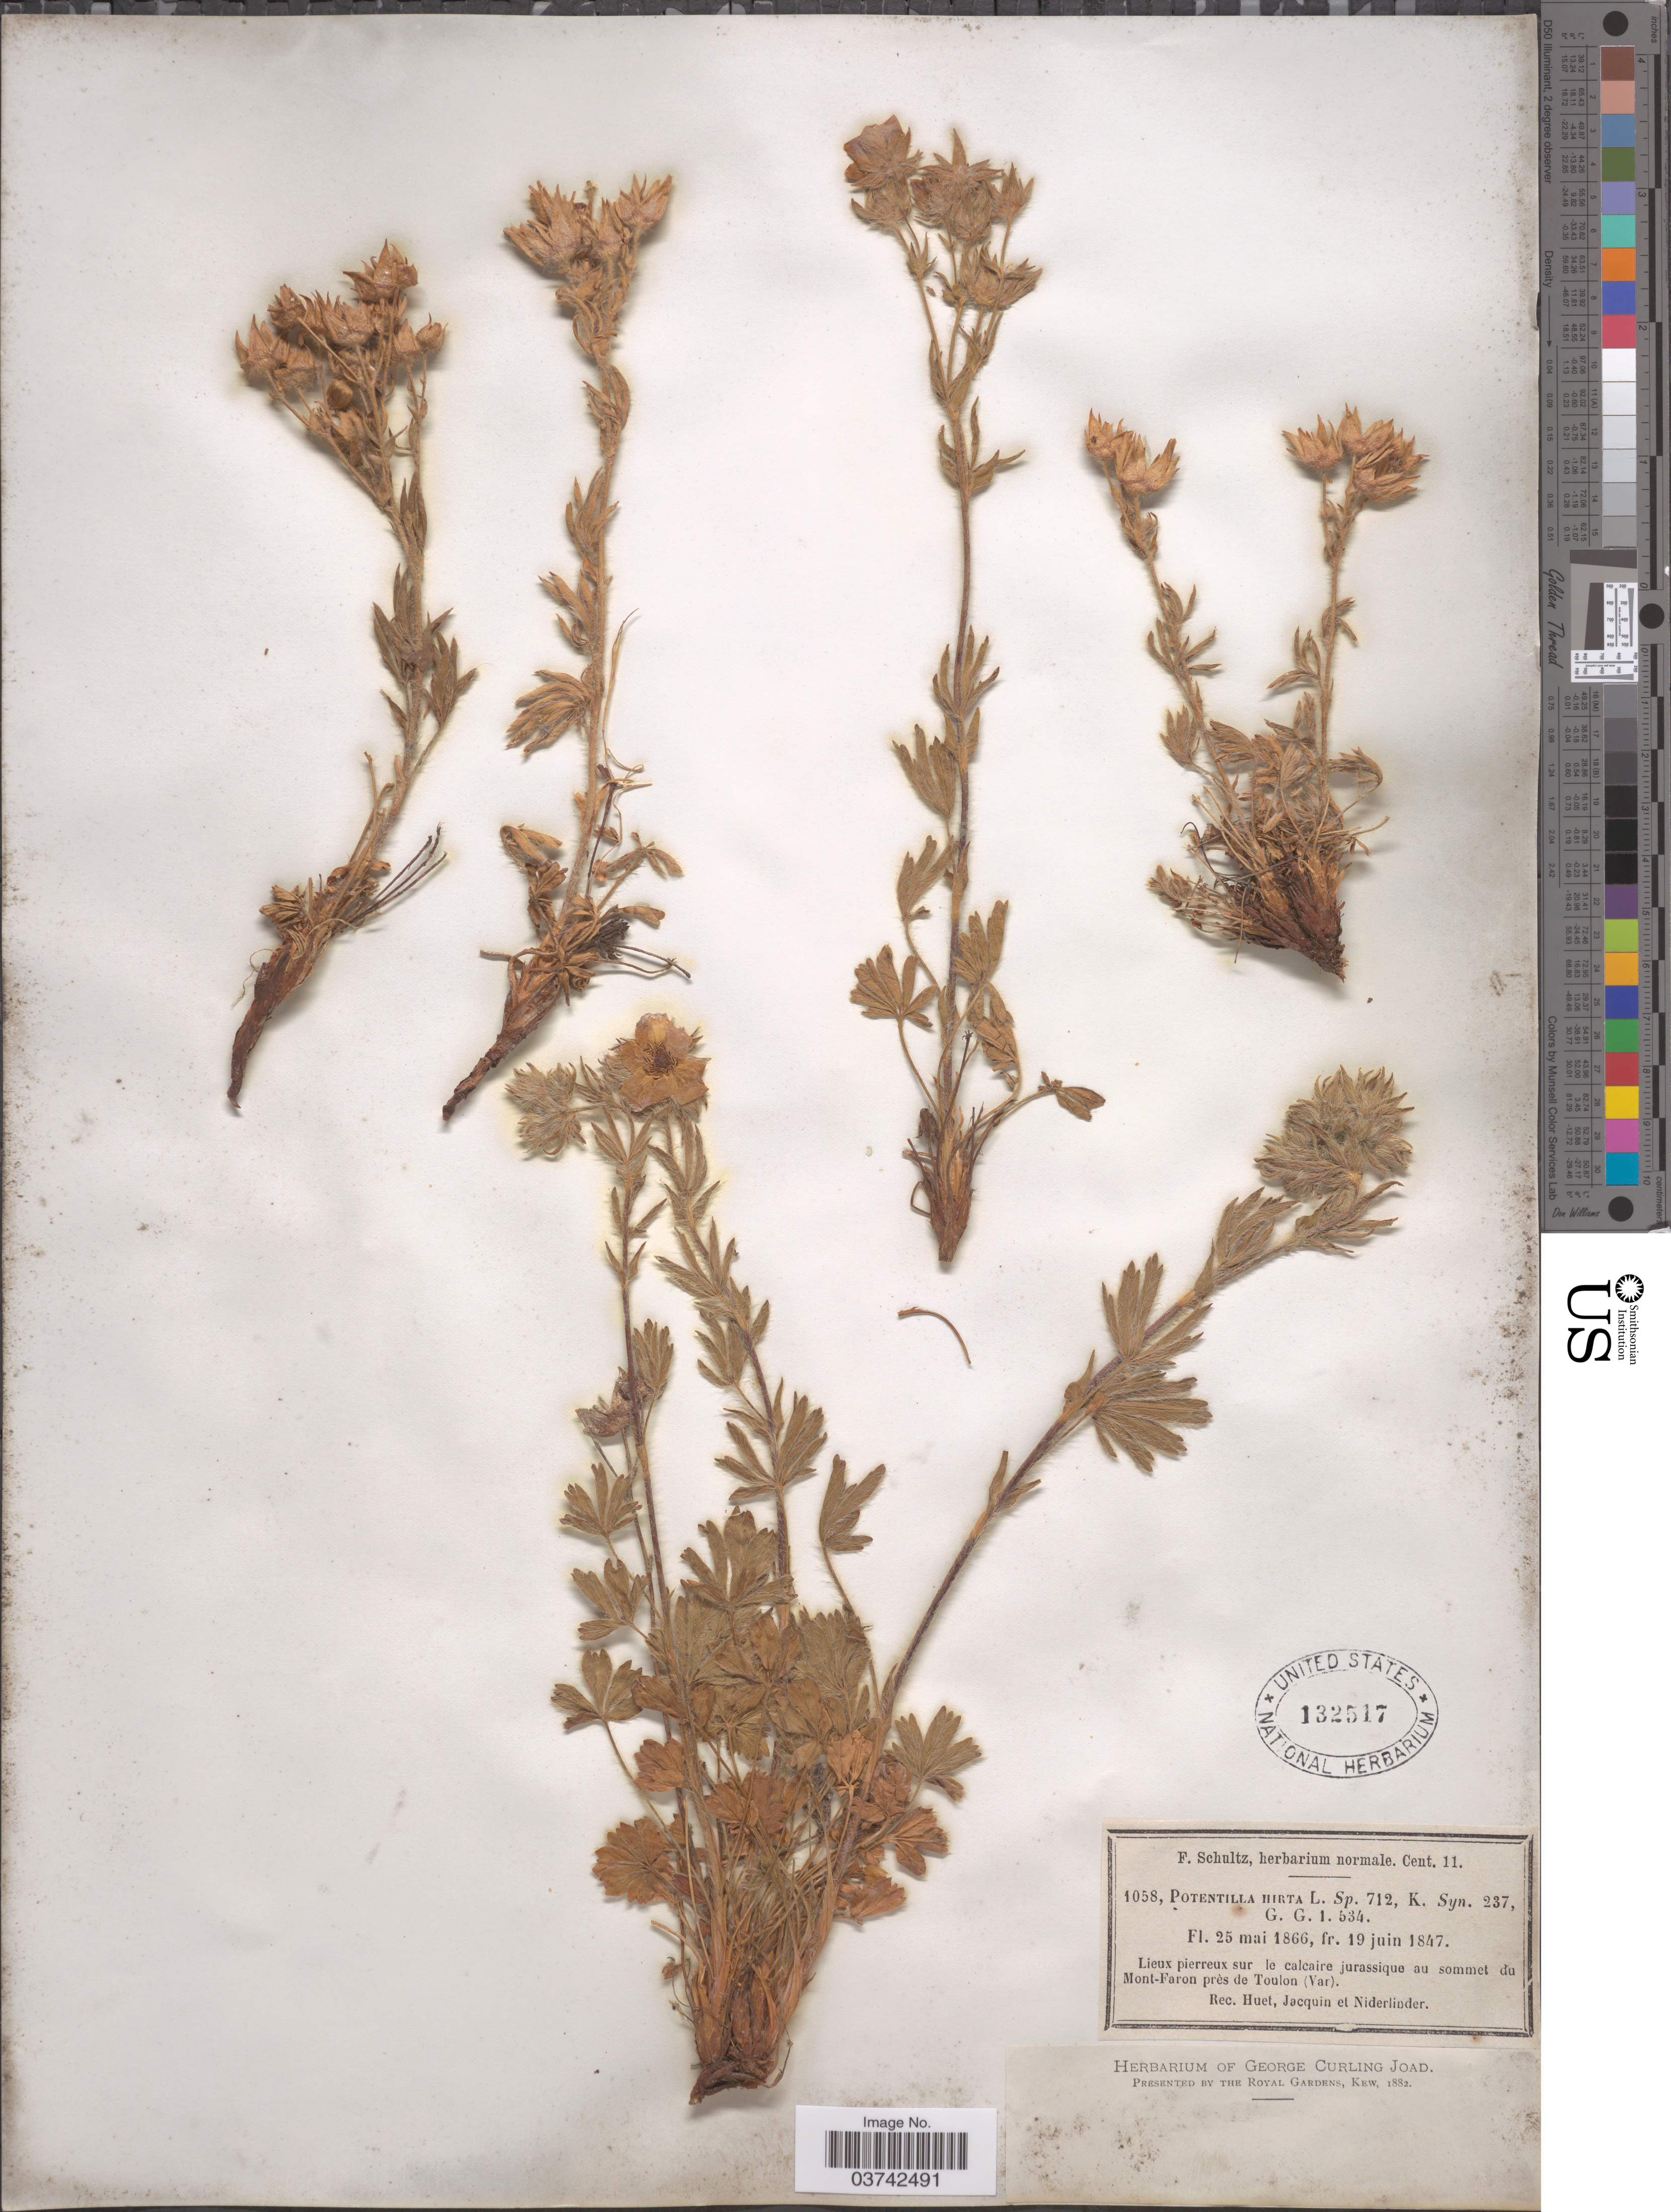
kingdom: Plantae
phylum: Tracheophyta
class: Magnoliopsida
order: Rosales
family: Rosaceae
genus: Potentilla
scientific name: Potentilla hirta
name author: L.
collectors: -. Huet, Jacquin & Niderlinder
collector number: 1058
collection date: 1847-06-19/1866-05-25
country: France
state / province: Provence-Alpes-Côte d'Azur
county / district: Var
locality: Lieux pierreux sur le calcaire jurassique au sommet du Mont-Faron près de Toulon (Var).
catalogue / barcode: US 132517